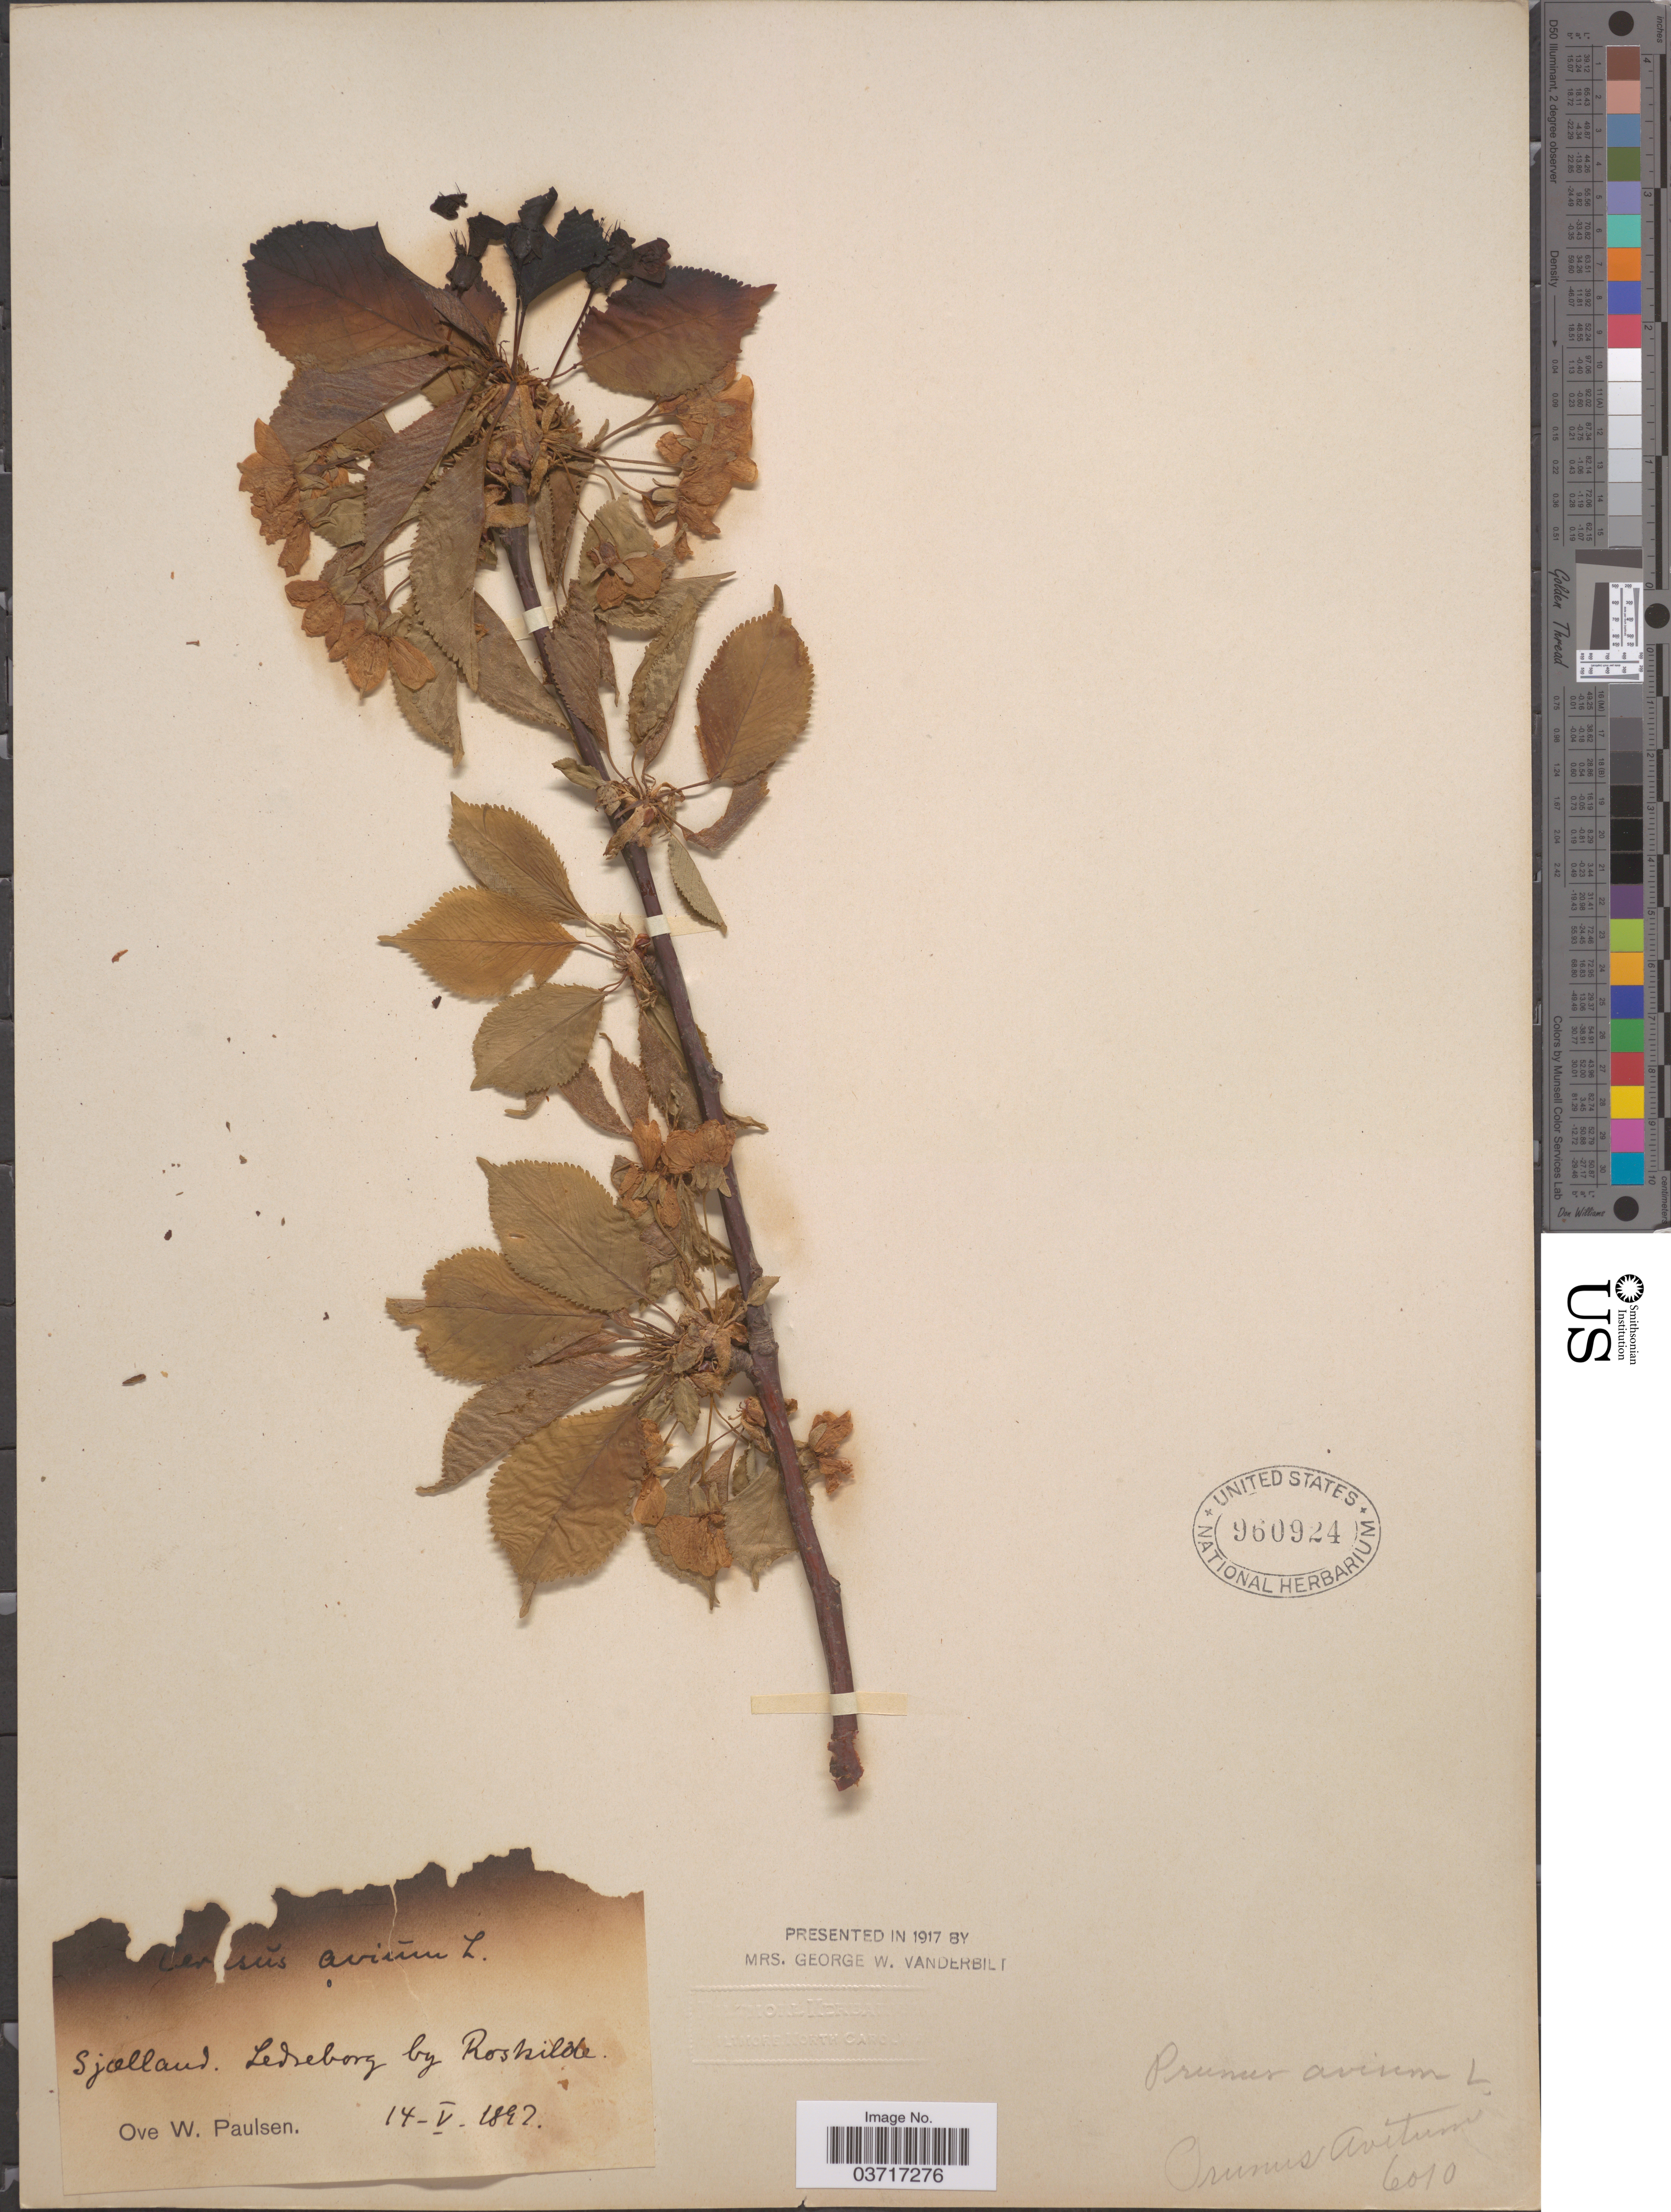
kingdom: Plantae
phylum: Tracheophyta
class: Magnoliopsida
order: Rosales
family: Rosaceae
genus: Prunus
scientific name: Prunus avium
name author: L.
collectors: O. Paulsen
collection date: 1892-05-14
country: Denmark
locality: Sjaelland, Ledseborg by Roskilde.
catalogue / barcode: US 960924